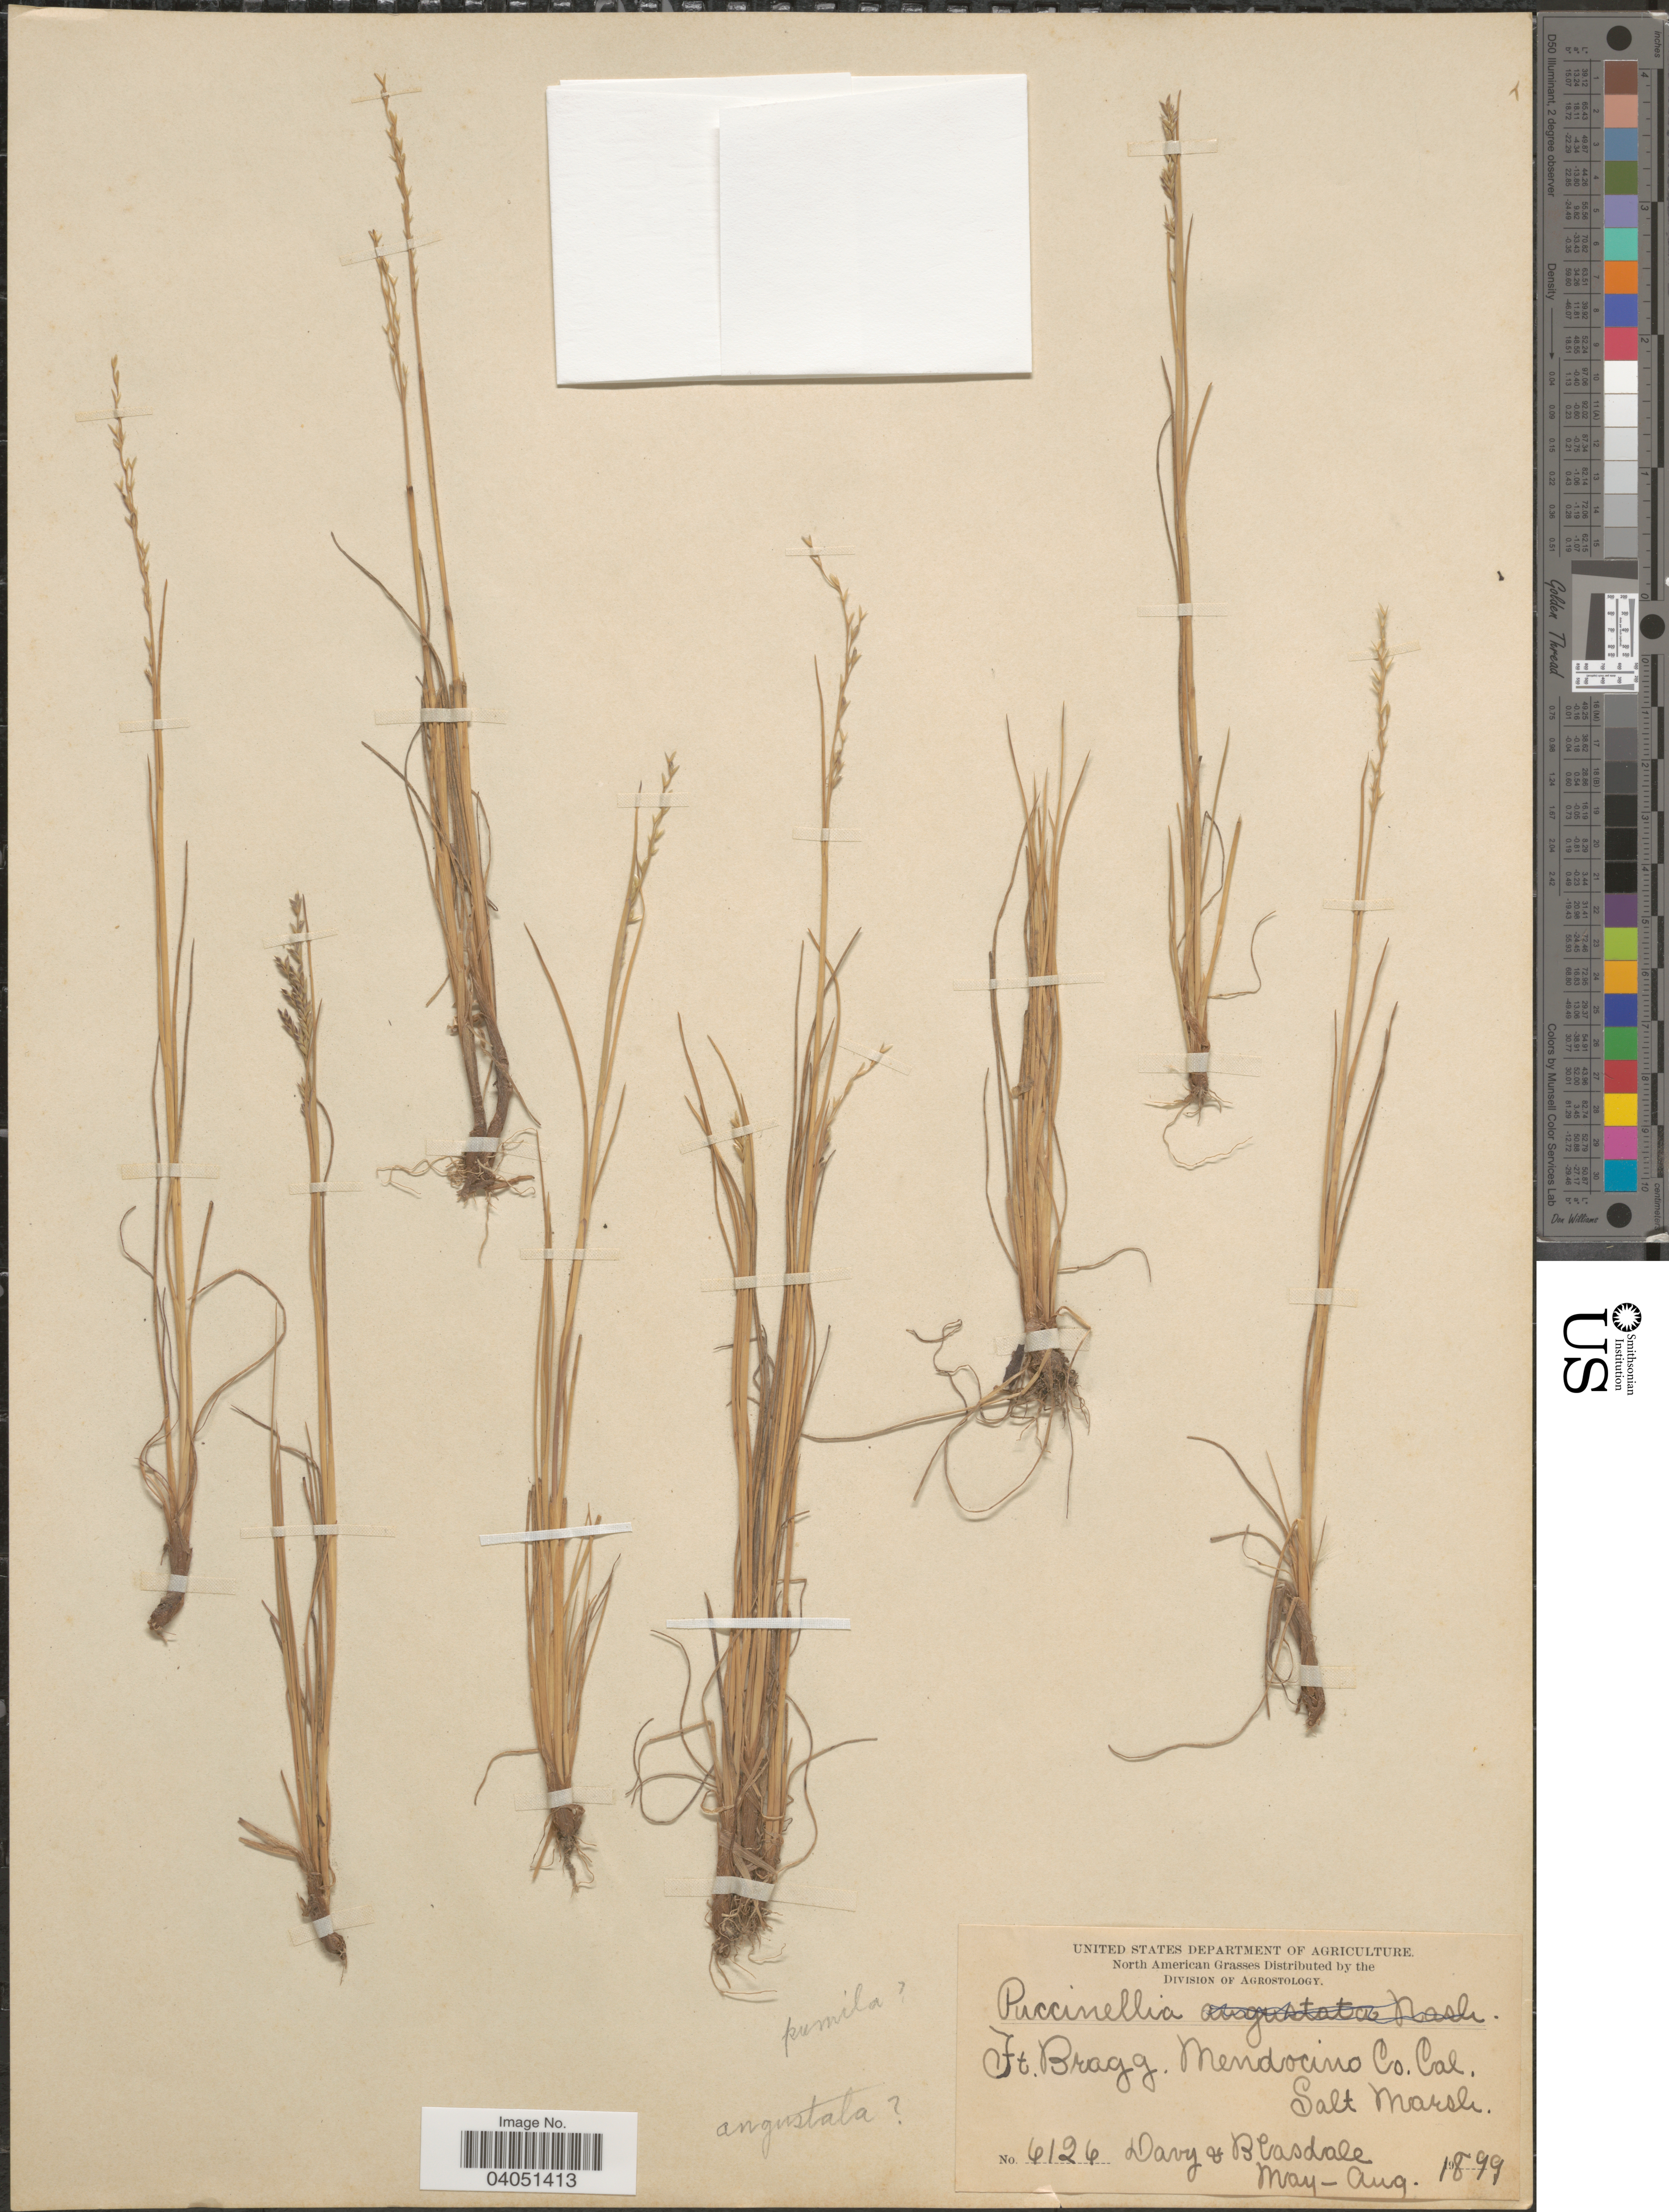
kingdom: Plantae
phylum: Tracheophyta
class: Liliopsida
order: Poales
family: Poaceae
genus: Puccinellia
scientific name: Puccinellia pumila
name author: (Vasey) Hitchc.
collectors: Davy & Blasdale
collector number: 6126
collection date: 1899-05/1899-08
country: United States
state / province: California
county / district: Mendocino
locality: Ft. Bragg. Mendocino Co. Salt Marsh.